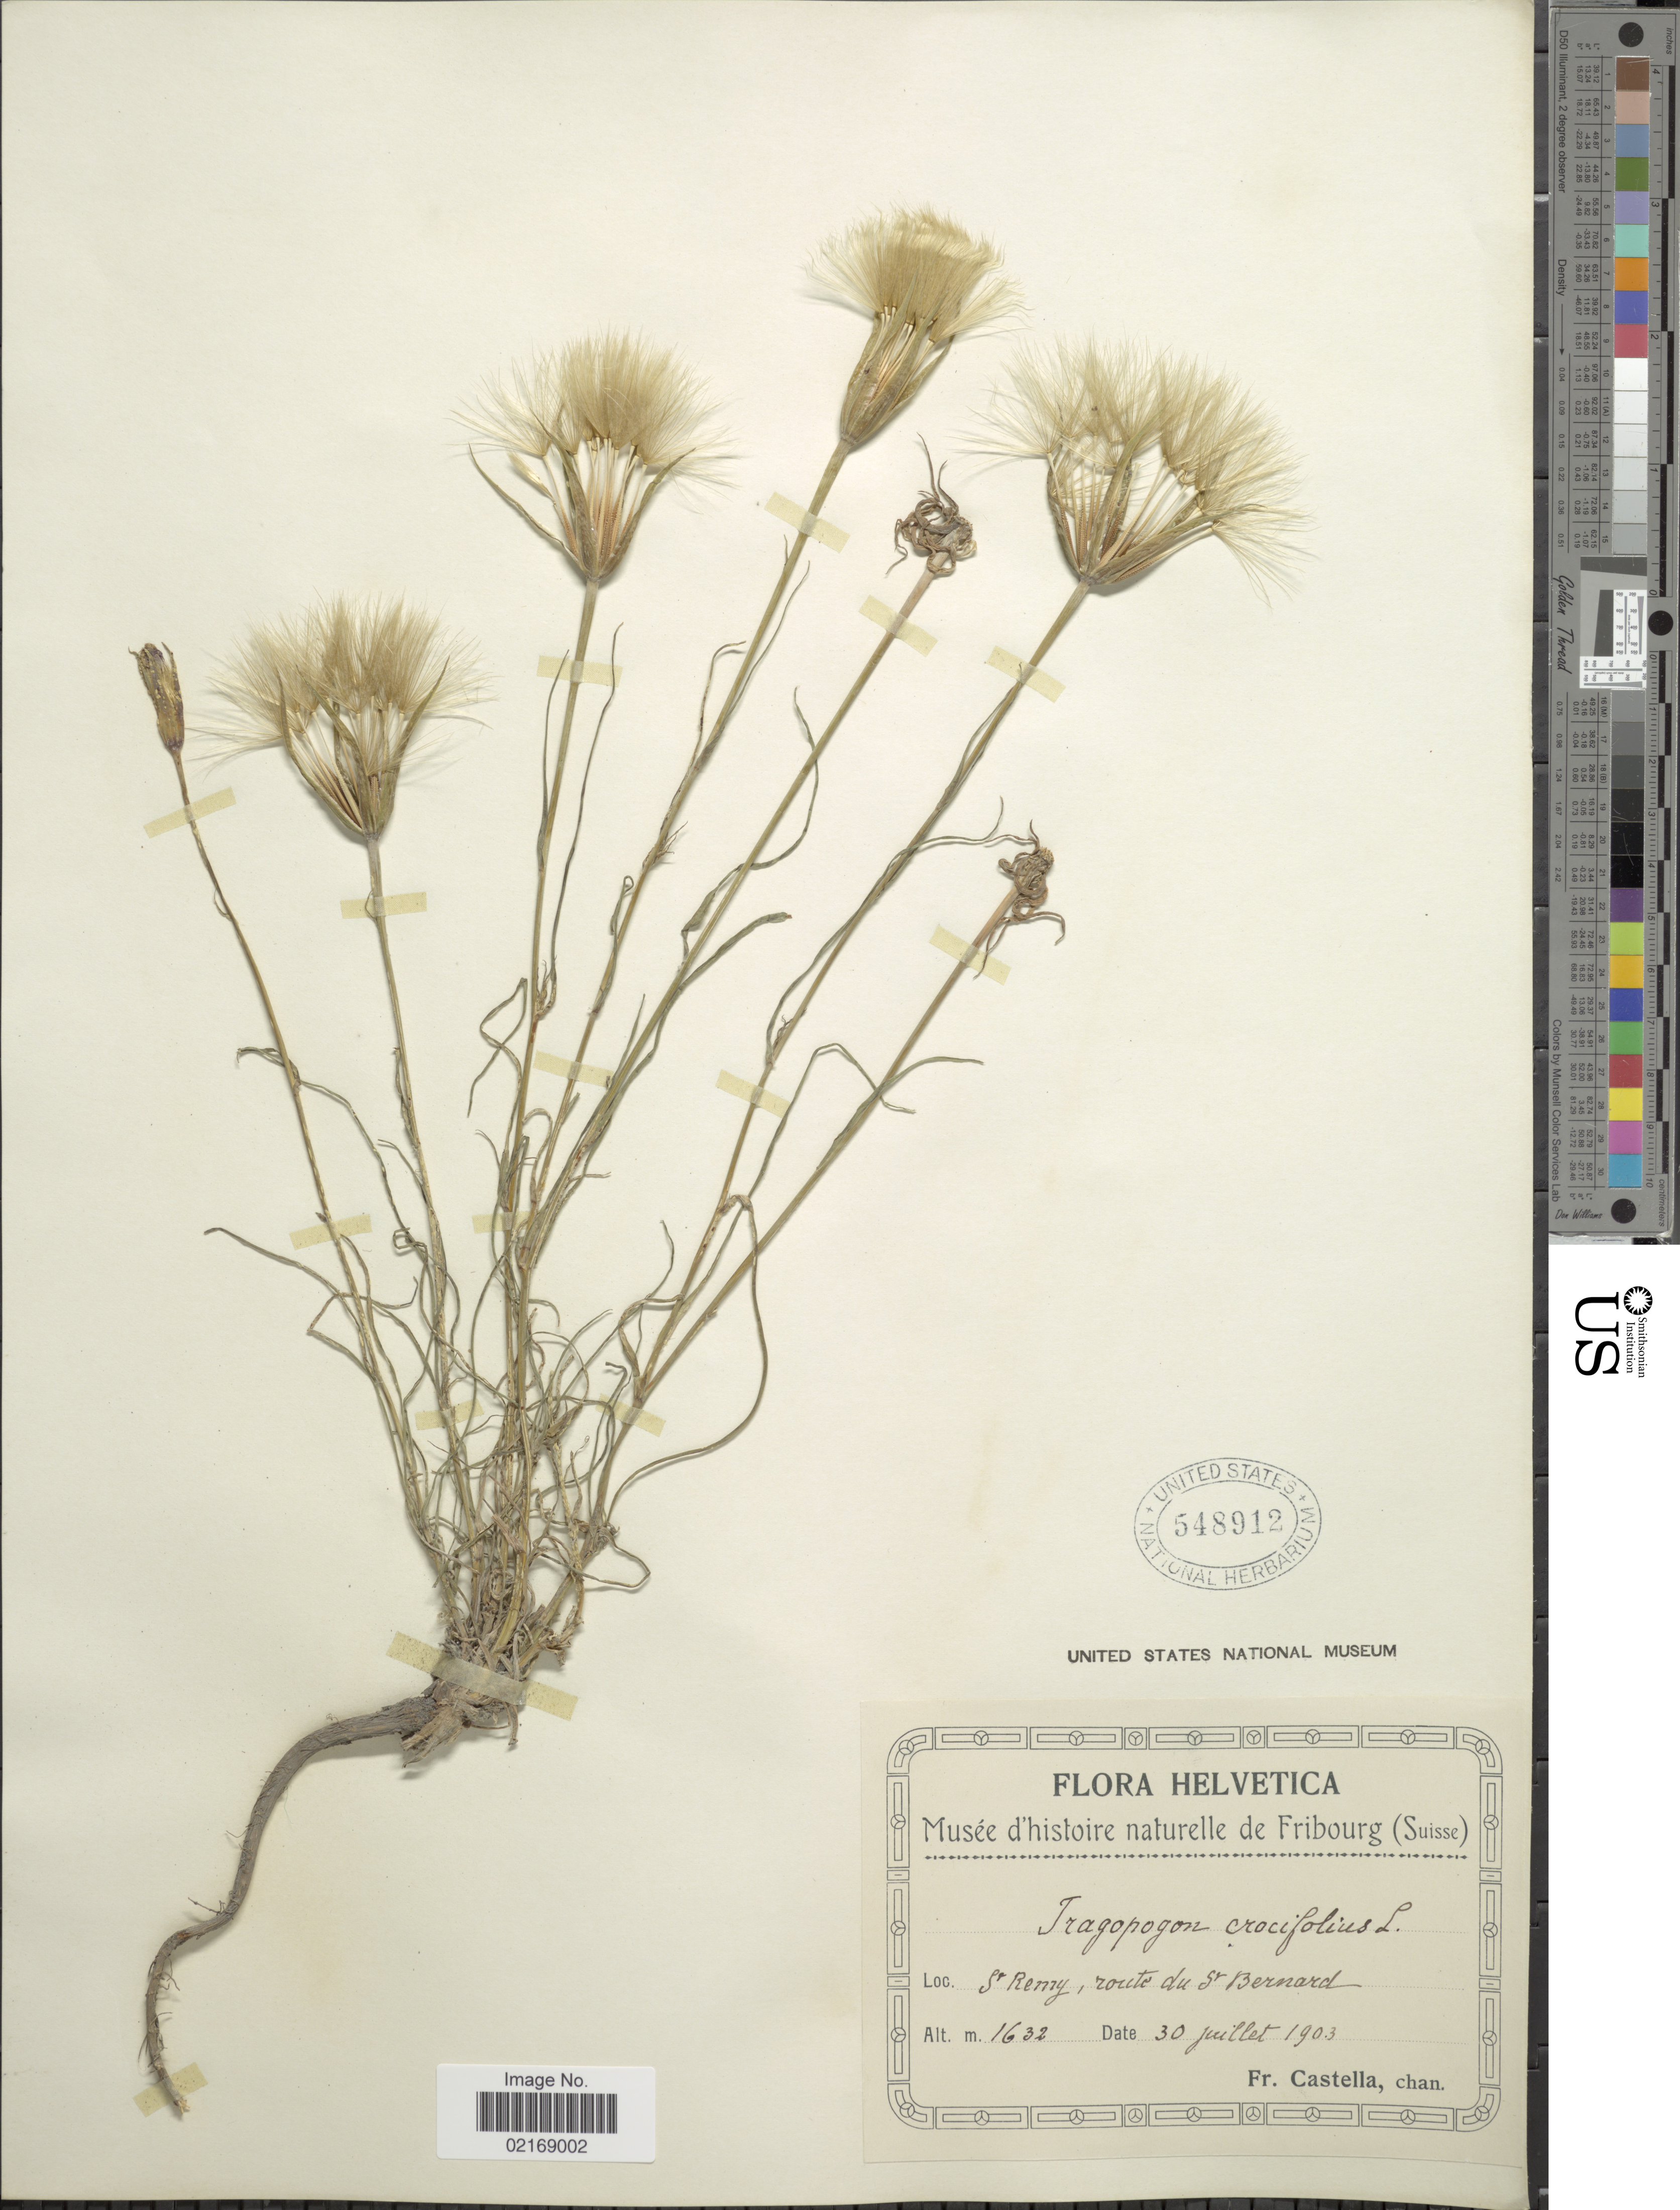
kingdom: Plantae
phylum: Tracheophyta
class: Magnoliopsida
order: Asterales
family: Asteraceae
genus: Tragopogon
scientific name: Tragopogon crocifolius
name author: L.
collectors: Fr. Castella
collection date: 1903-07-30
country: Switzerland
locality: Helvetica. St Remy, route du St Bernard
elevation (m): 1632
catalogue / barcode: US 548912